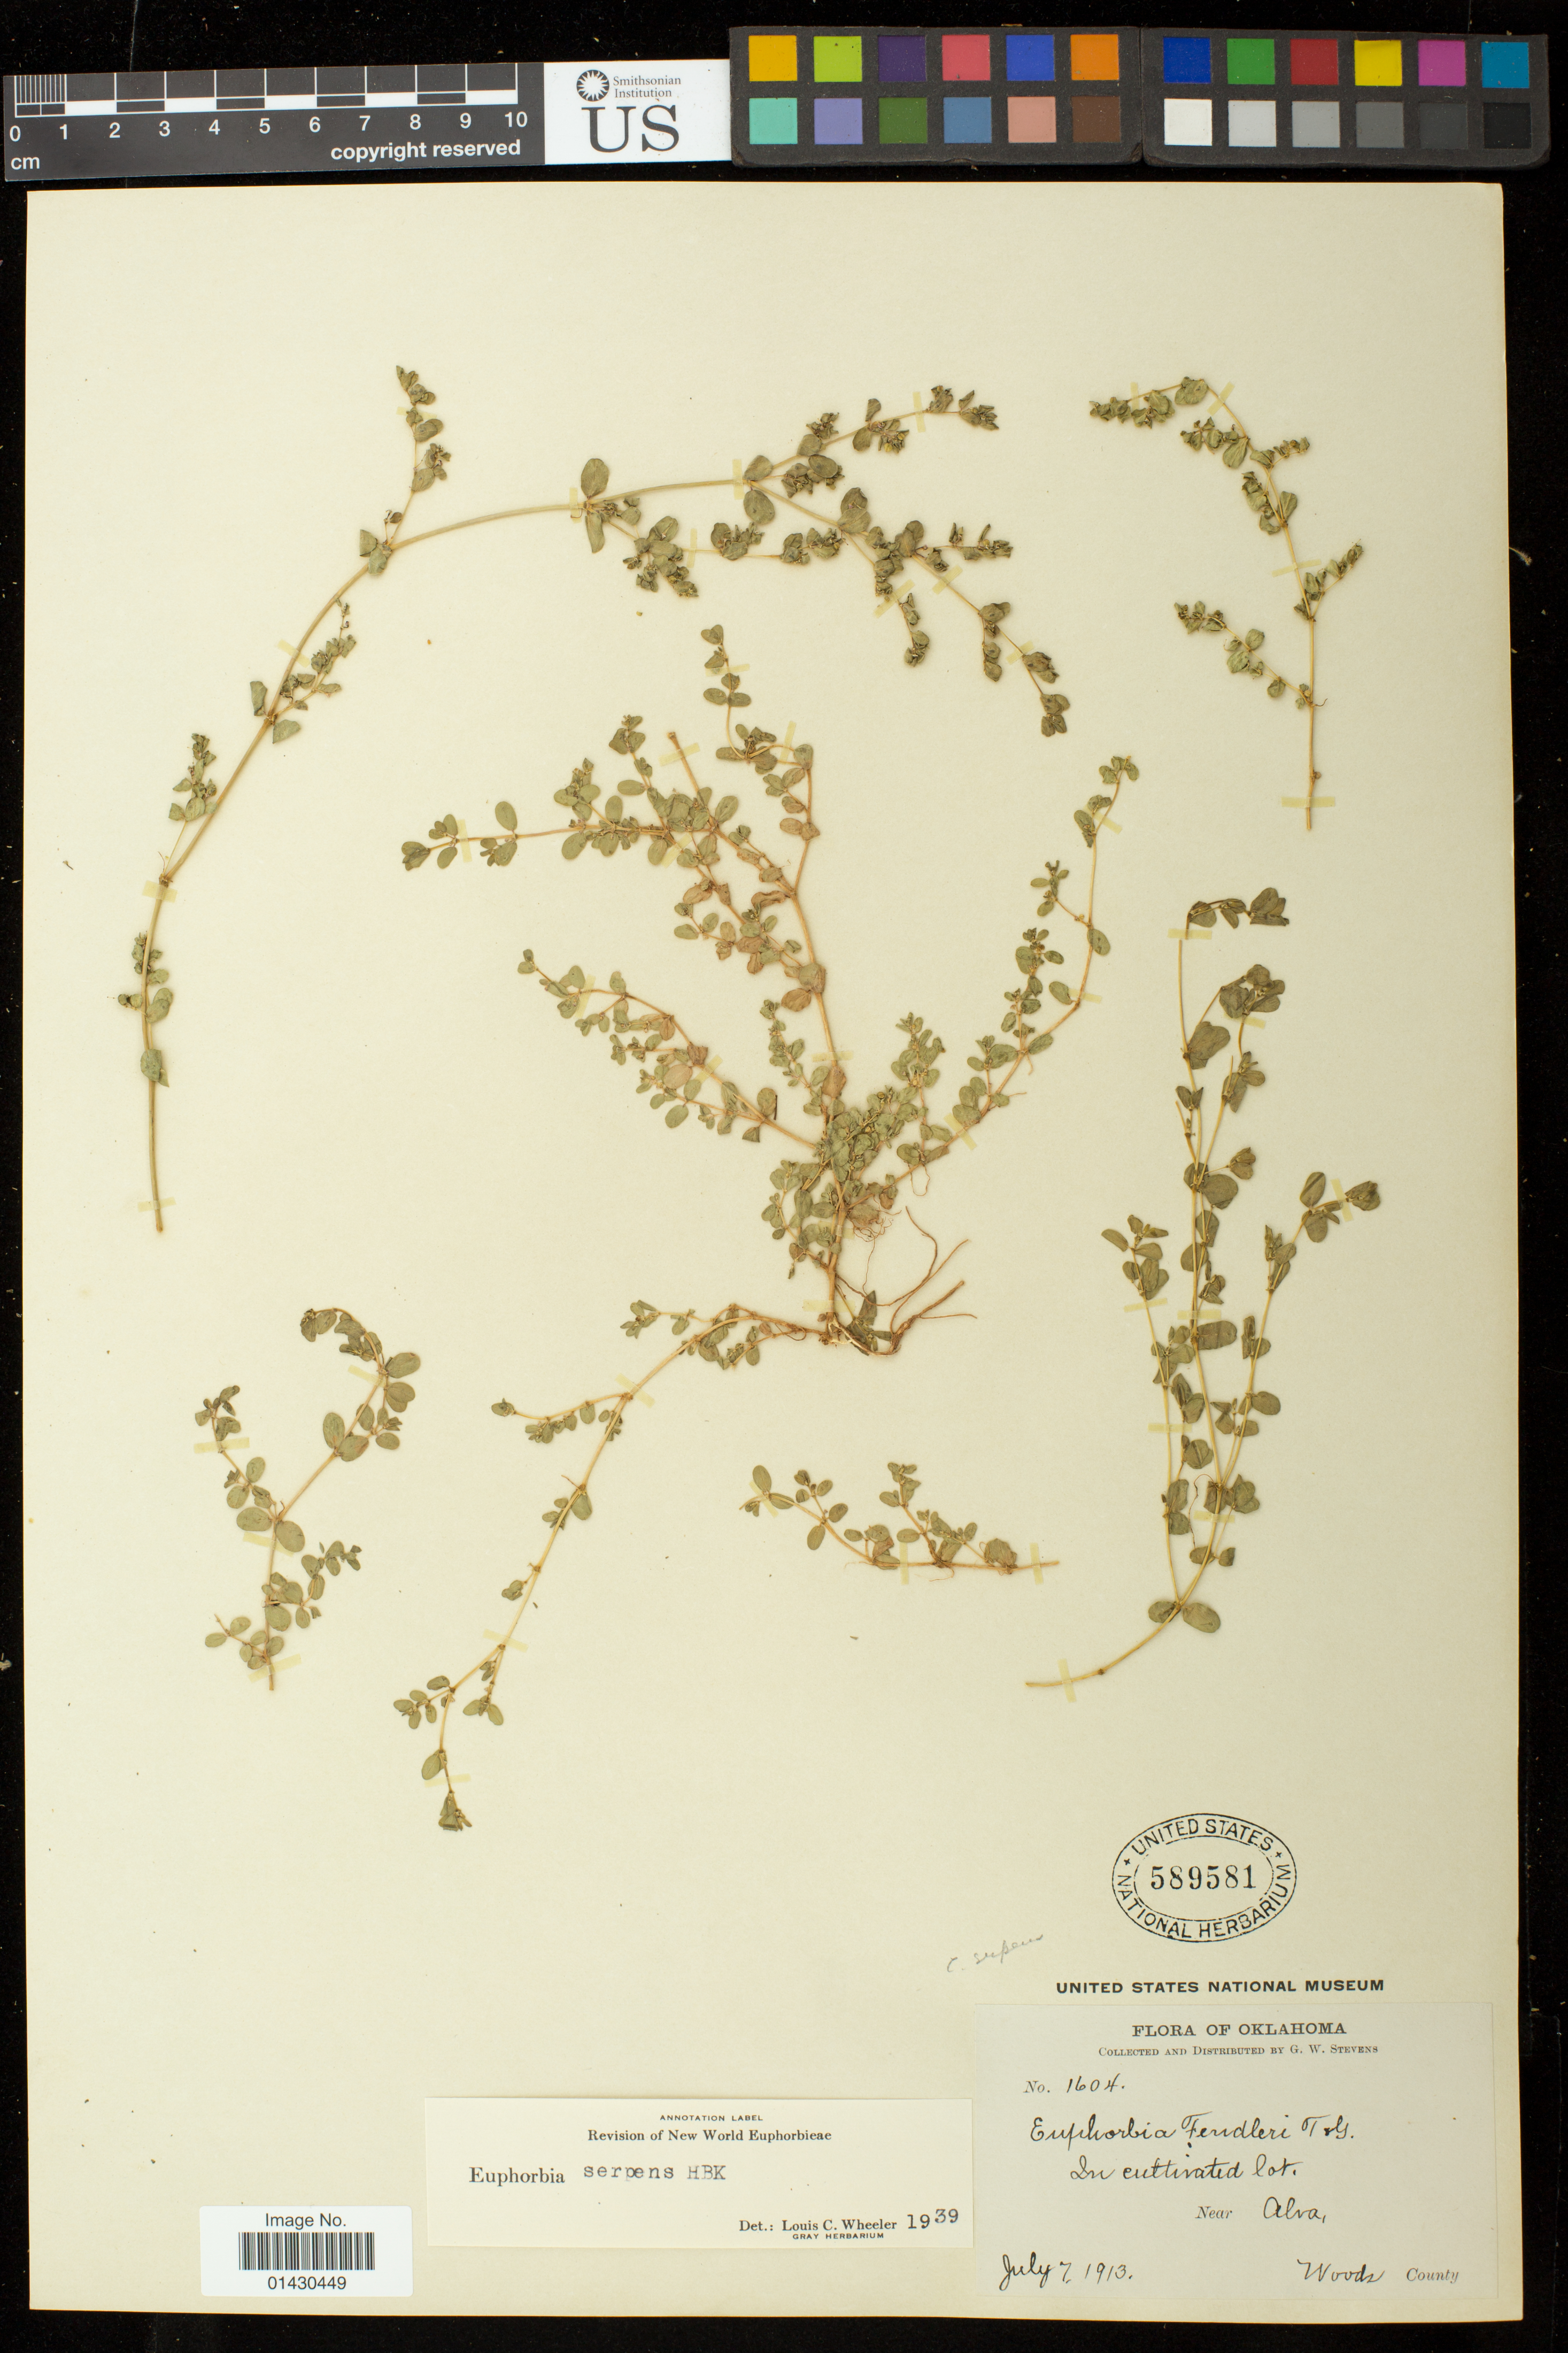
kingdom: Plantae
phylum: Tracheophyta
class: Magnoliopsida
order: Malpighiales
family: Euphorbiaceae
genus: Euphorbia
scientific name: Euphorbia serpens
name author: Kunth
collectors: G. W. Stevens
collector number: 1604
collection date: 1913-07-07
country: United States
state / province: Oklahoma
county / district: Woods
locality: Near Alva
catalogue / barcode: US 589581